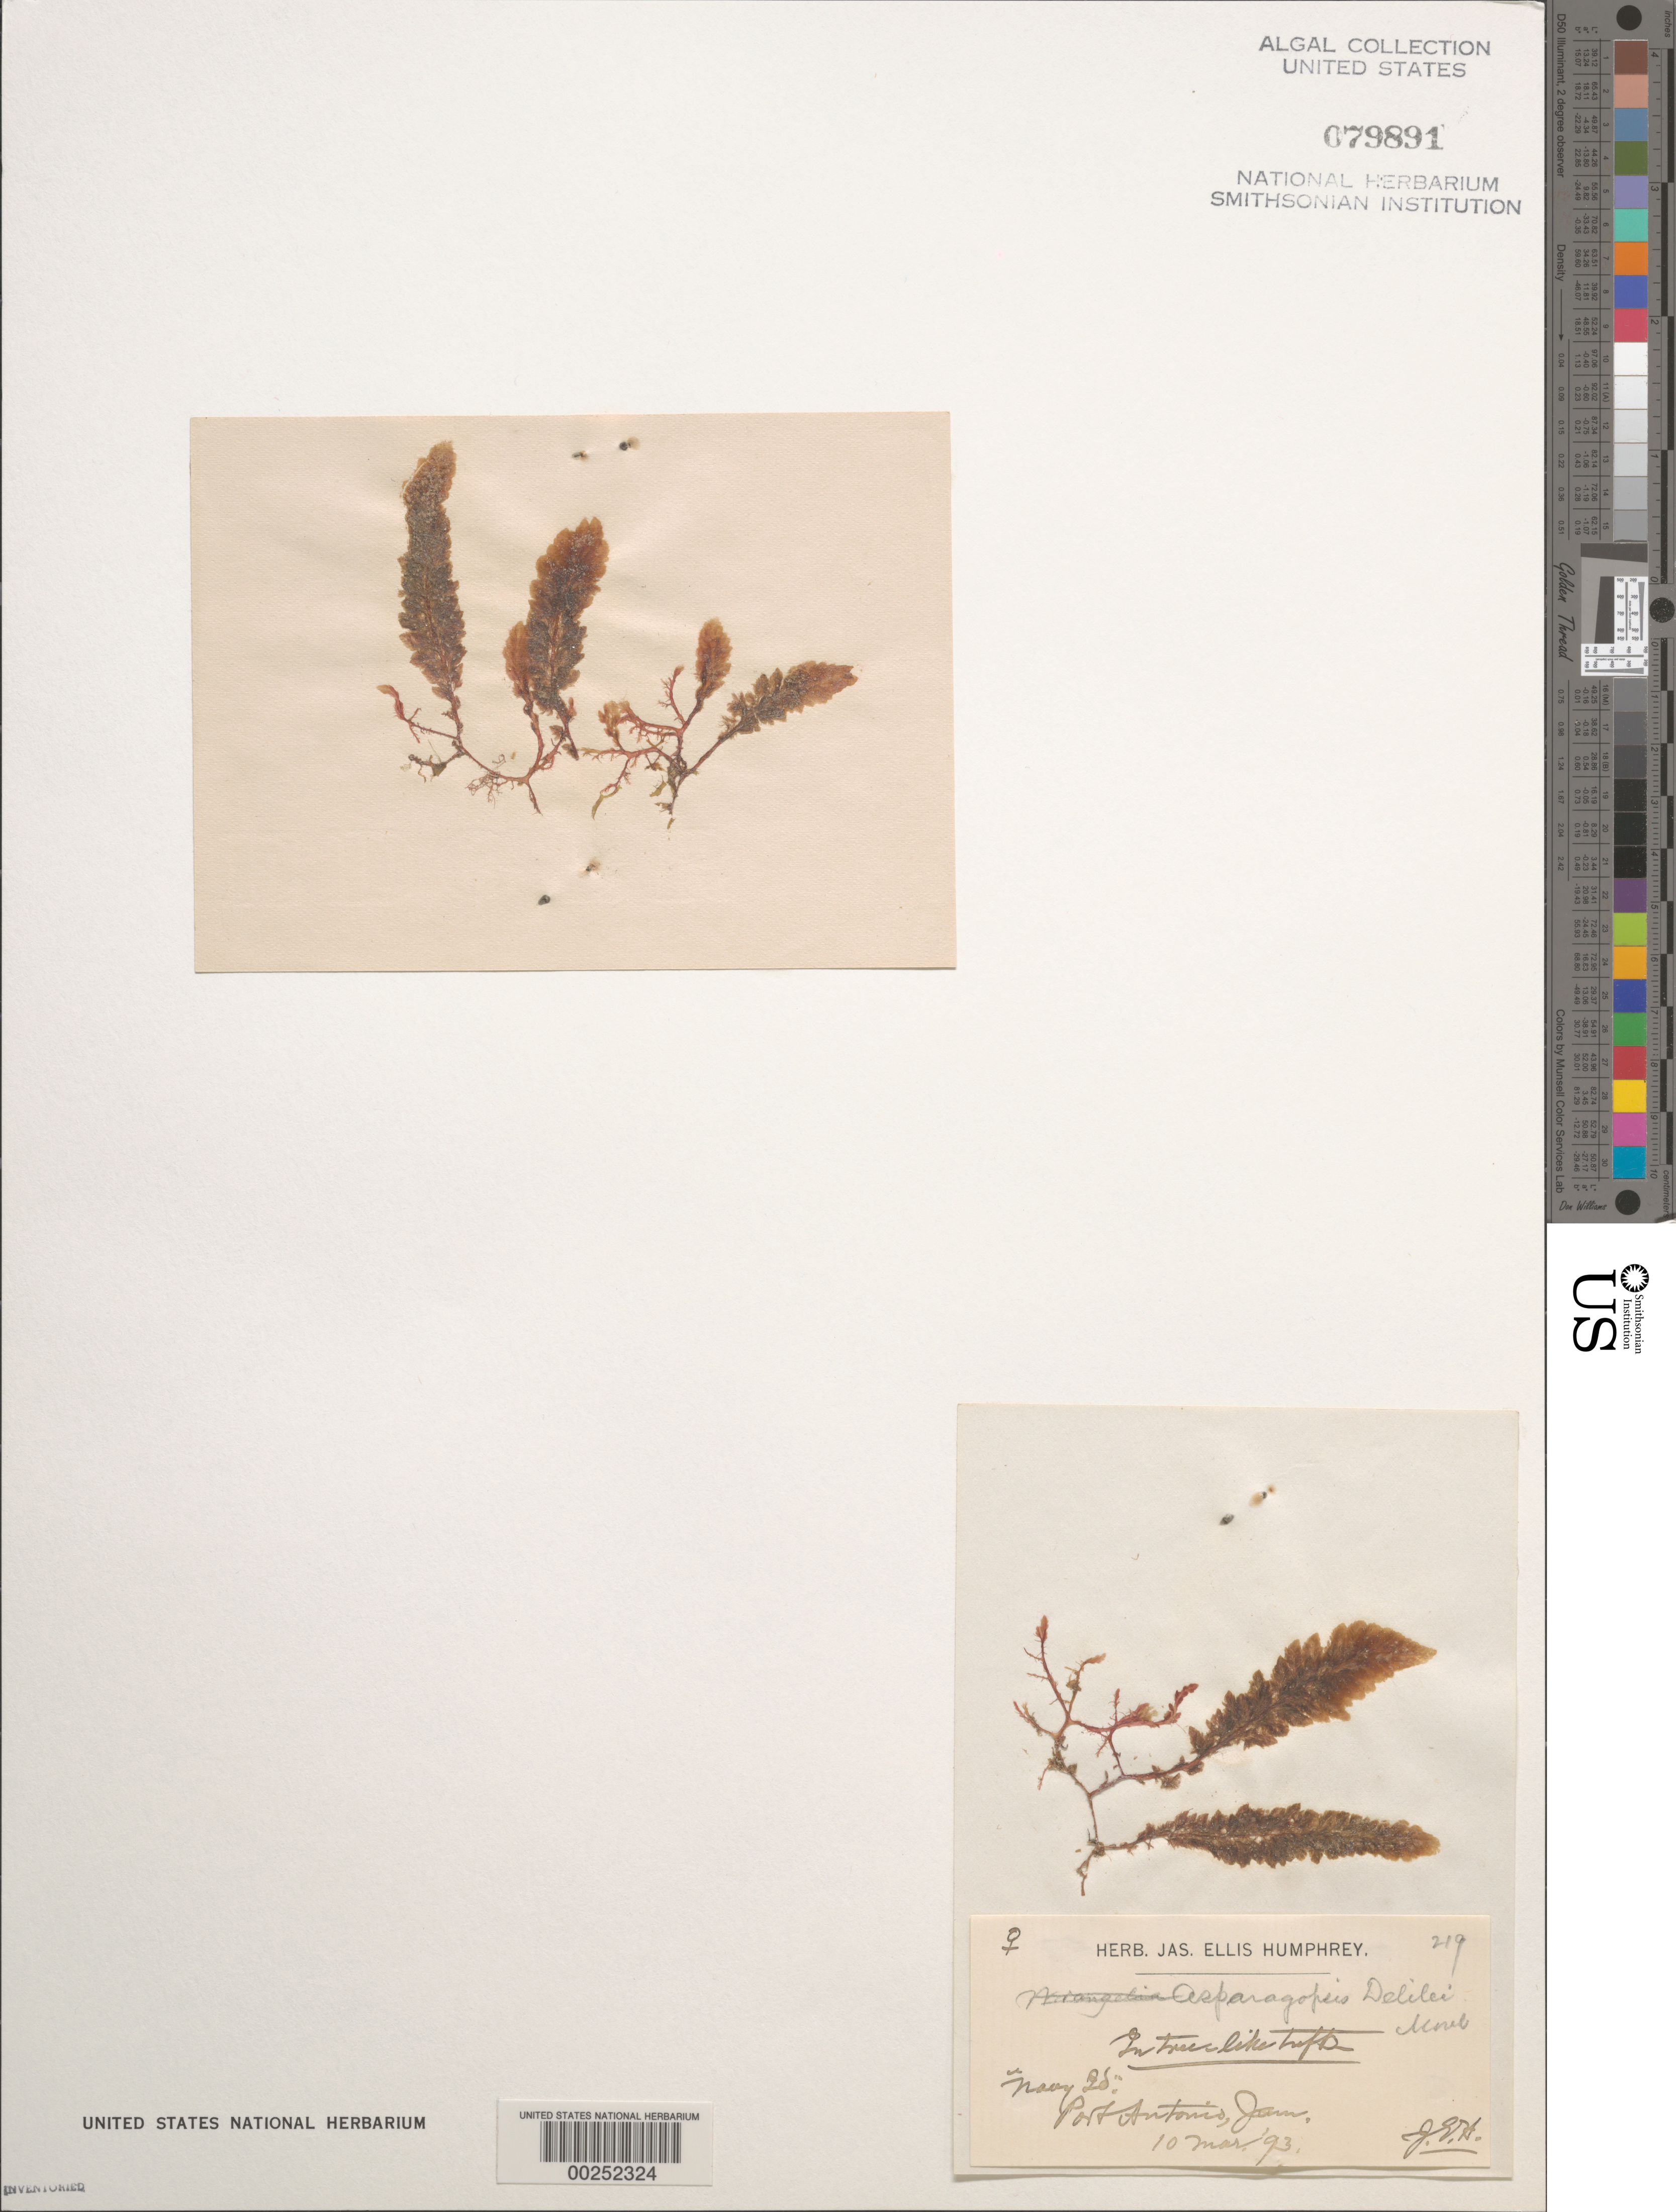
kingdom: Plantae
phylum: Rhodophyta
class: Florideophyceae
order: Bonnemaisoniales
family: Bonnemaisoniaceae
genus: Asparagopsis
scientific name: Asparagopsis delilei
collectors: J. Humphrey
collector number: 219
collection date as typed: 10 Mar 1893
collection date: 1893-03-10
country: Jamaica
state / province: Portland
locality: Navy island, port antonio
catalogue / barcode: US 79891